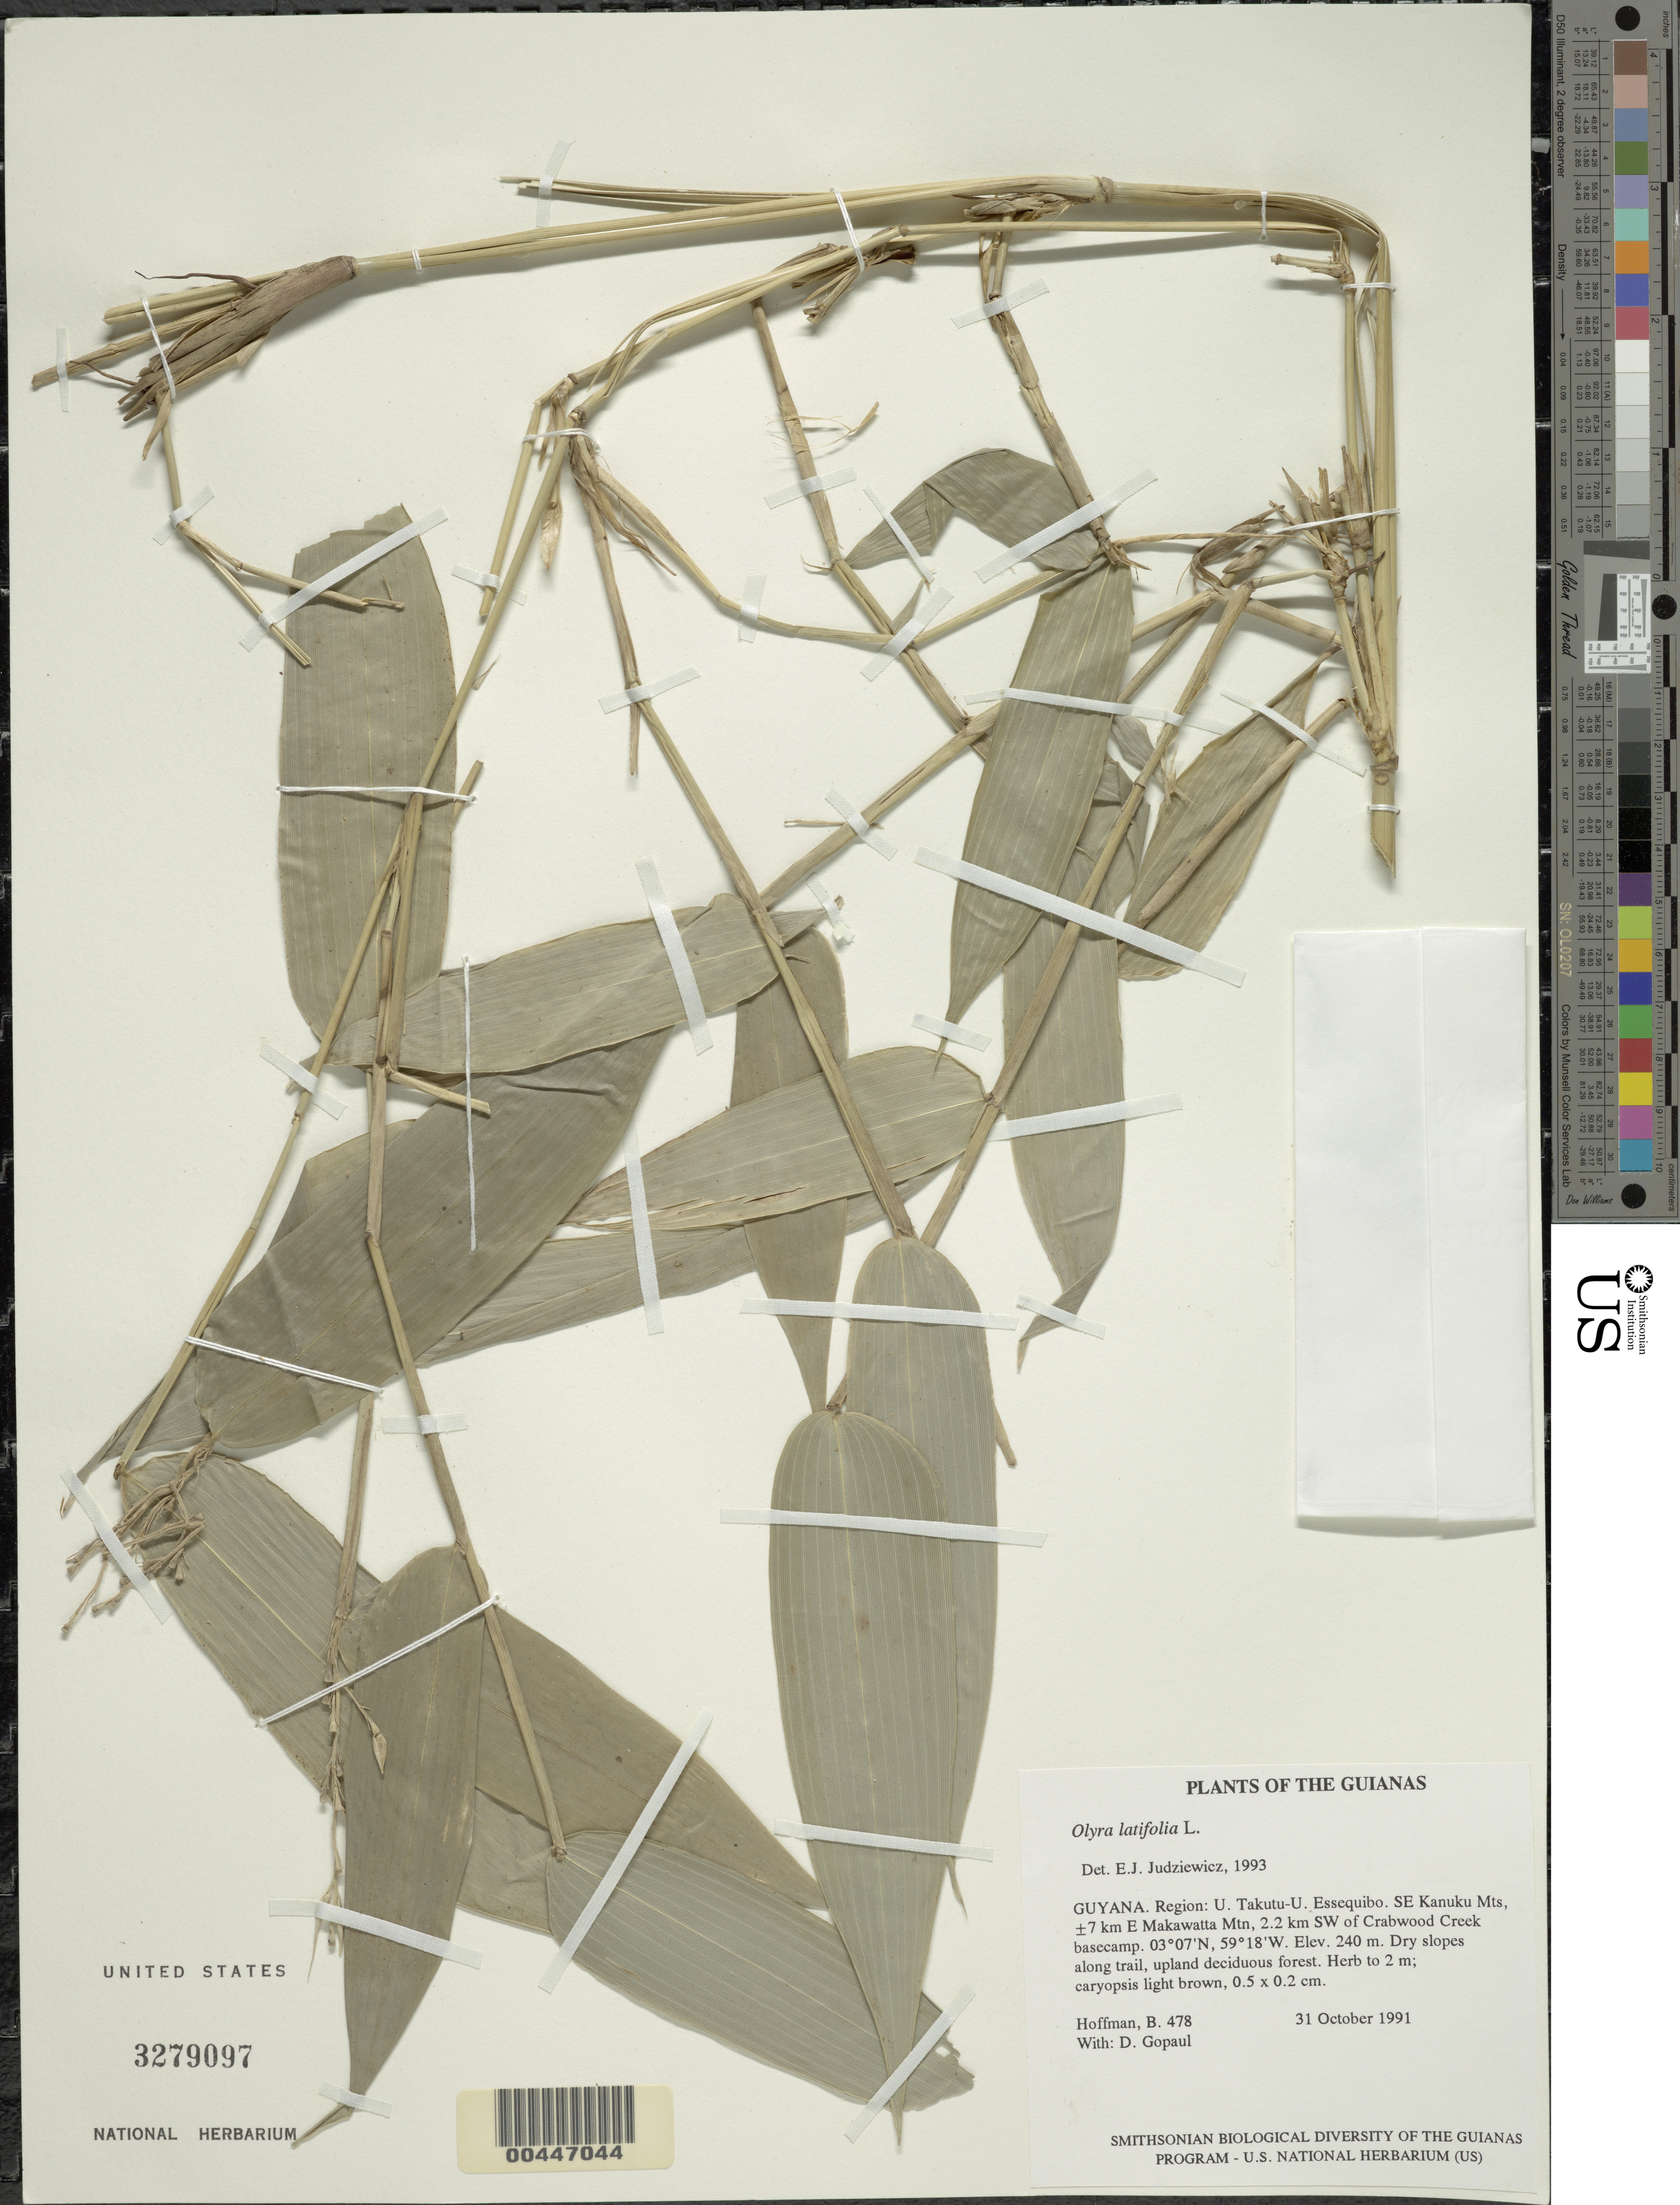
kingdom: Plantae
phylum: Tracheophyta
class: Liliopsida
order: Poales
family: Poaceae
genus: Olyra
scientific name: Olyra latifolia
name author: L.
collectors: B. Hoffman & D. Gopaul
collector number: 478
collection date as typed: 31 Oct 1991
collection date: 1991-10-31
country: Guyana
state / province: U. Takutu-U. Essequibo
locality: Se kanuku mts, e of makawatta mtn, sw of cravwood creek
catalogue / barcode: US 3279097